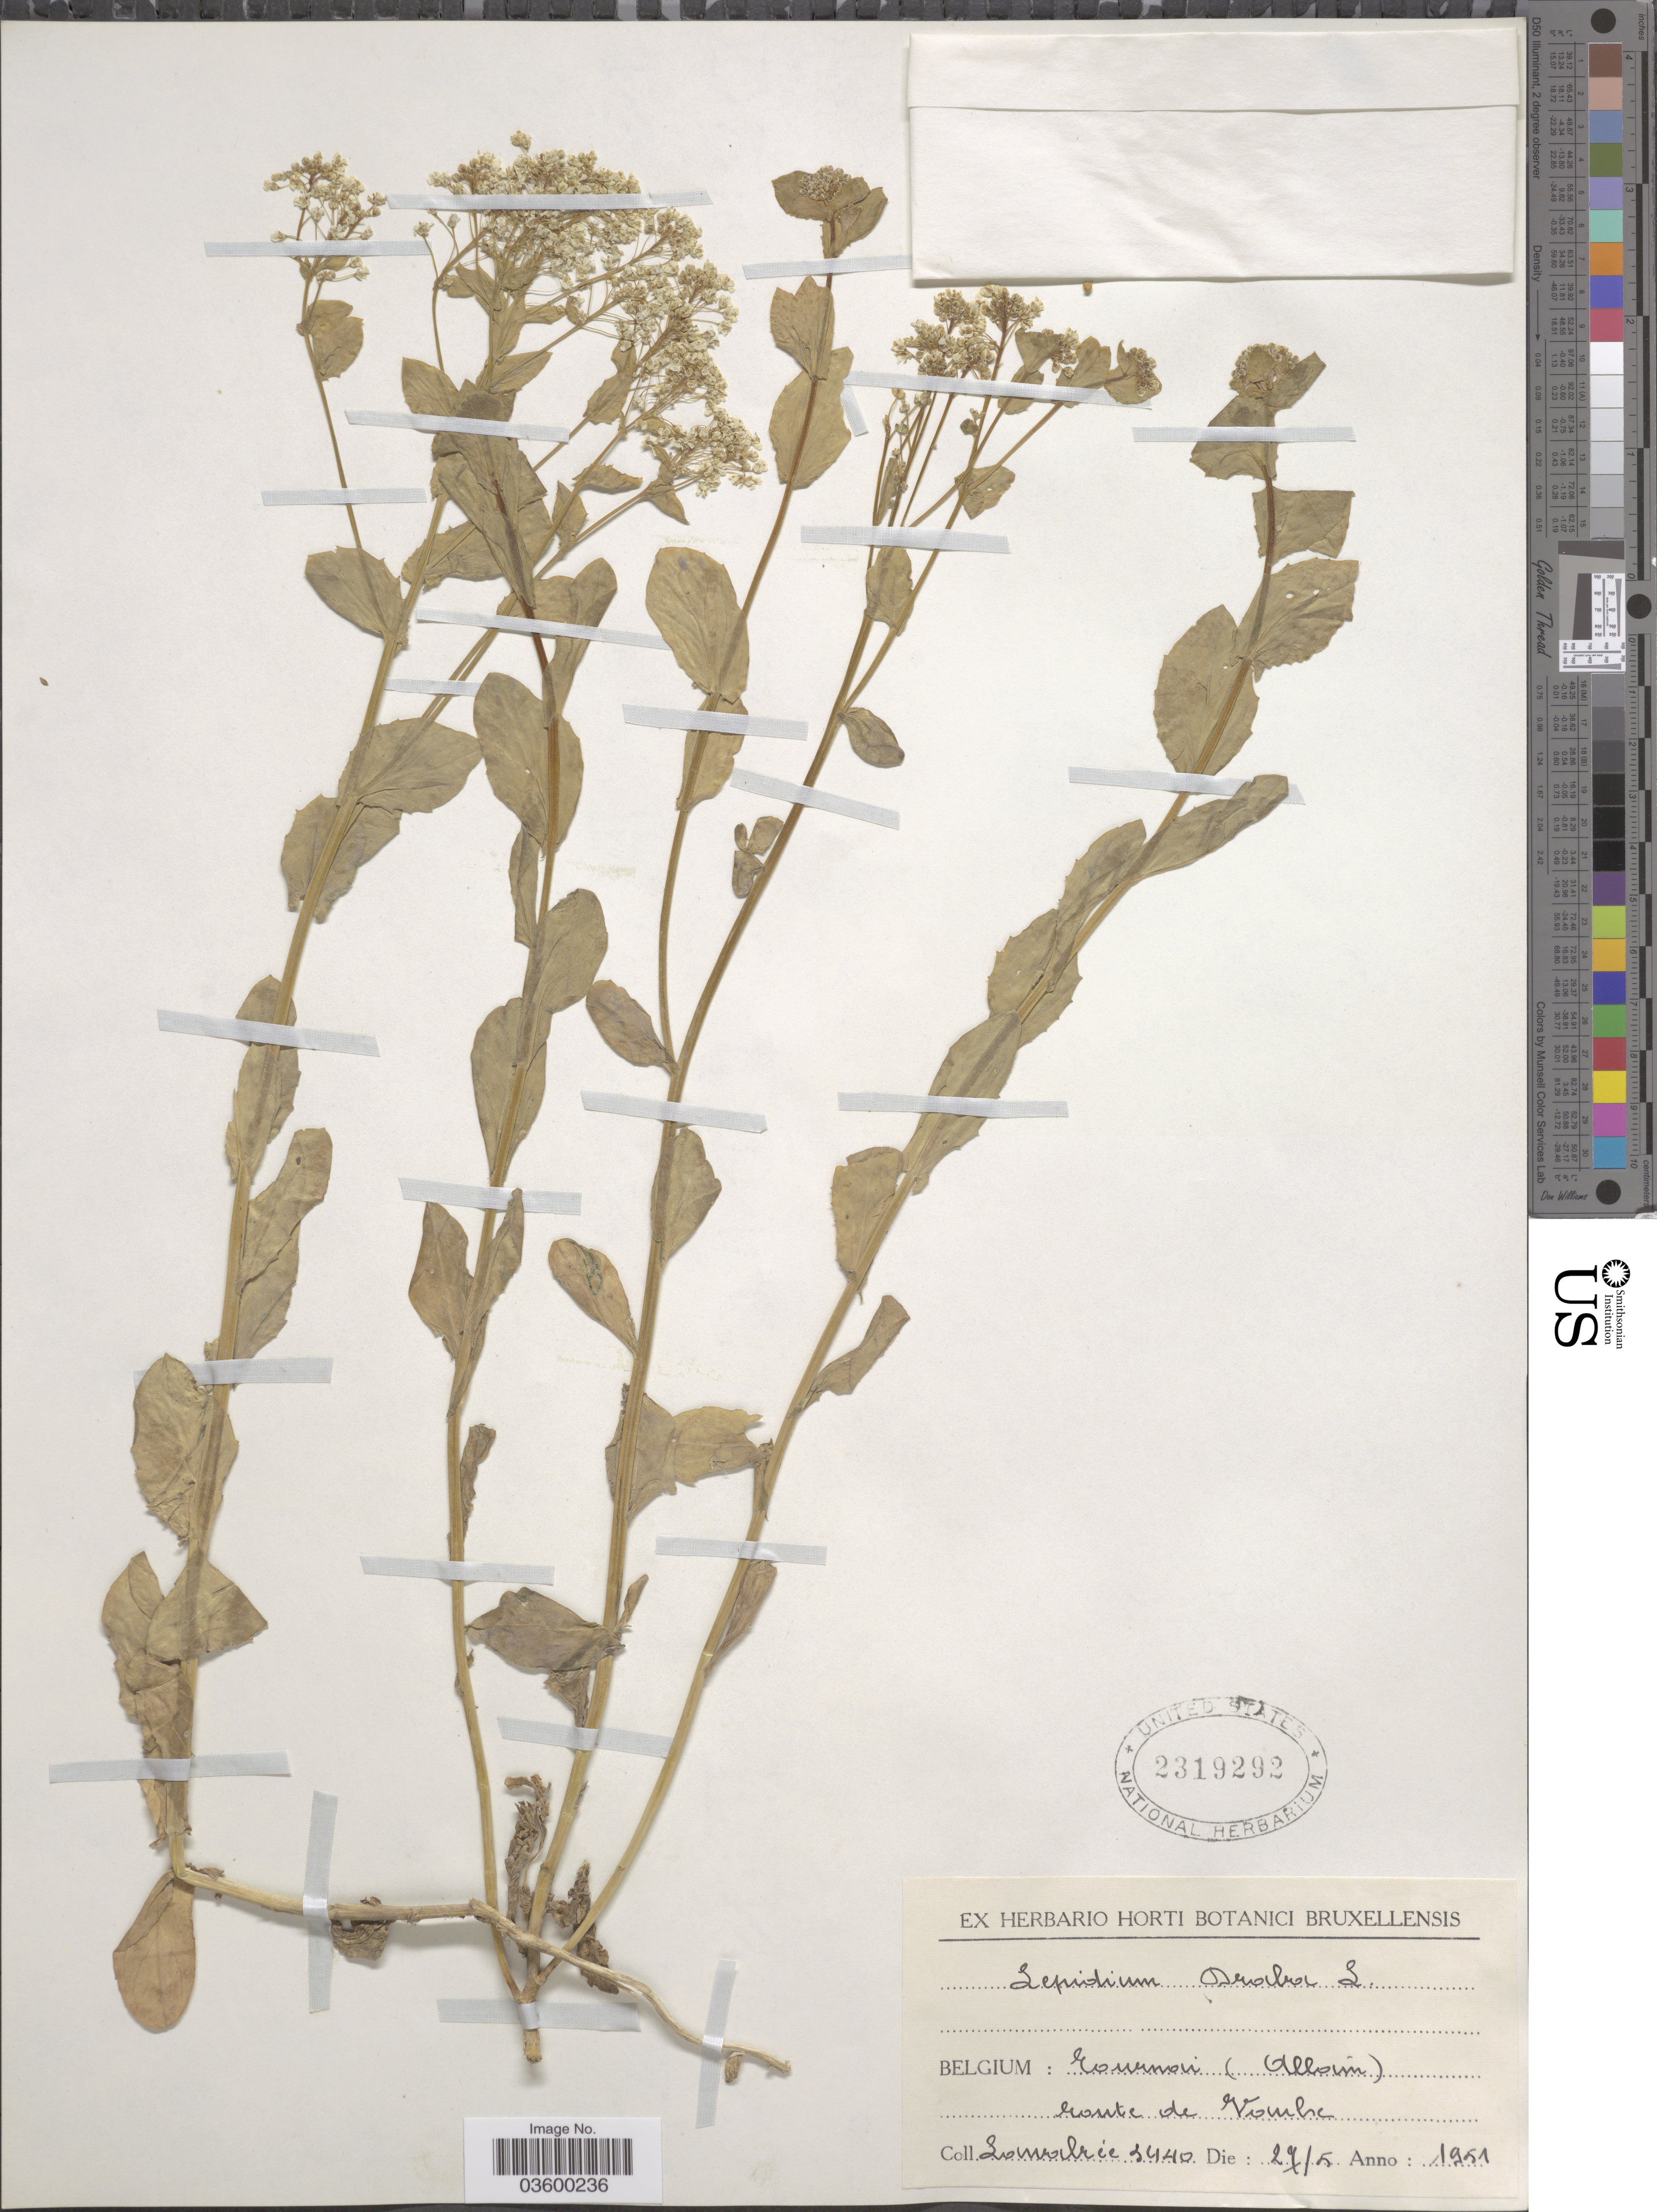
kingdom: Plantae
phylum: Tracheophyta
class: Magnoliopsida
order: Brassicales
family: Brassicaceae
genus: Lepidium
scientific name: Lepidium draba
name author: L.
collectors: Lawalrée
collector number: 3440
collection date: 1951-05-27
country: Belgium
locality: Tournai (Allain) route de Vaulx.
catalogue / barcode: US 2319292